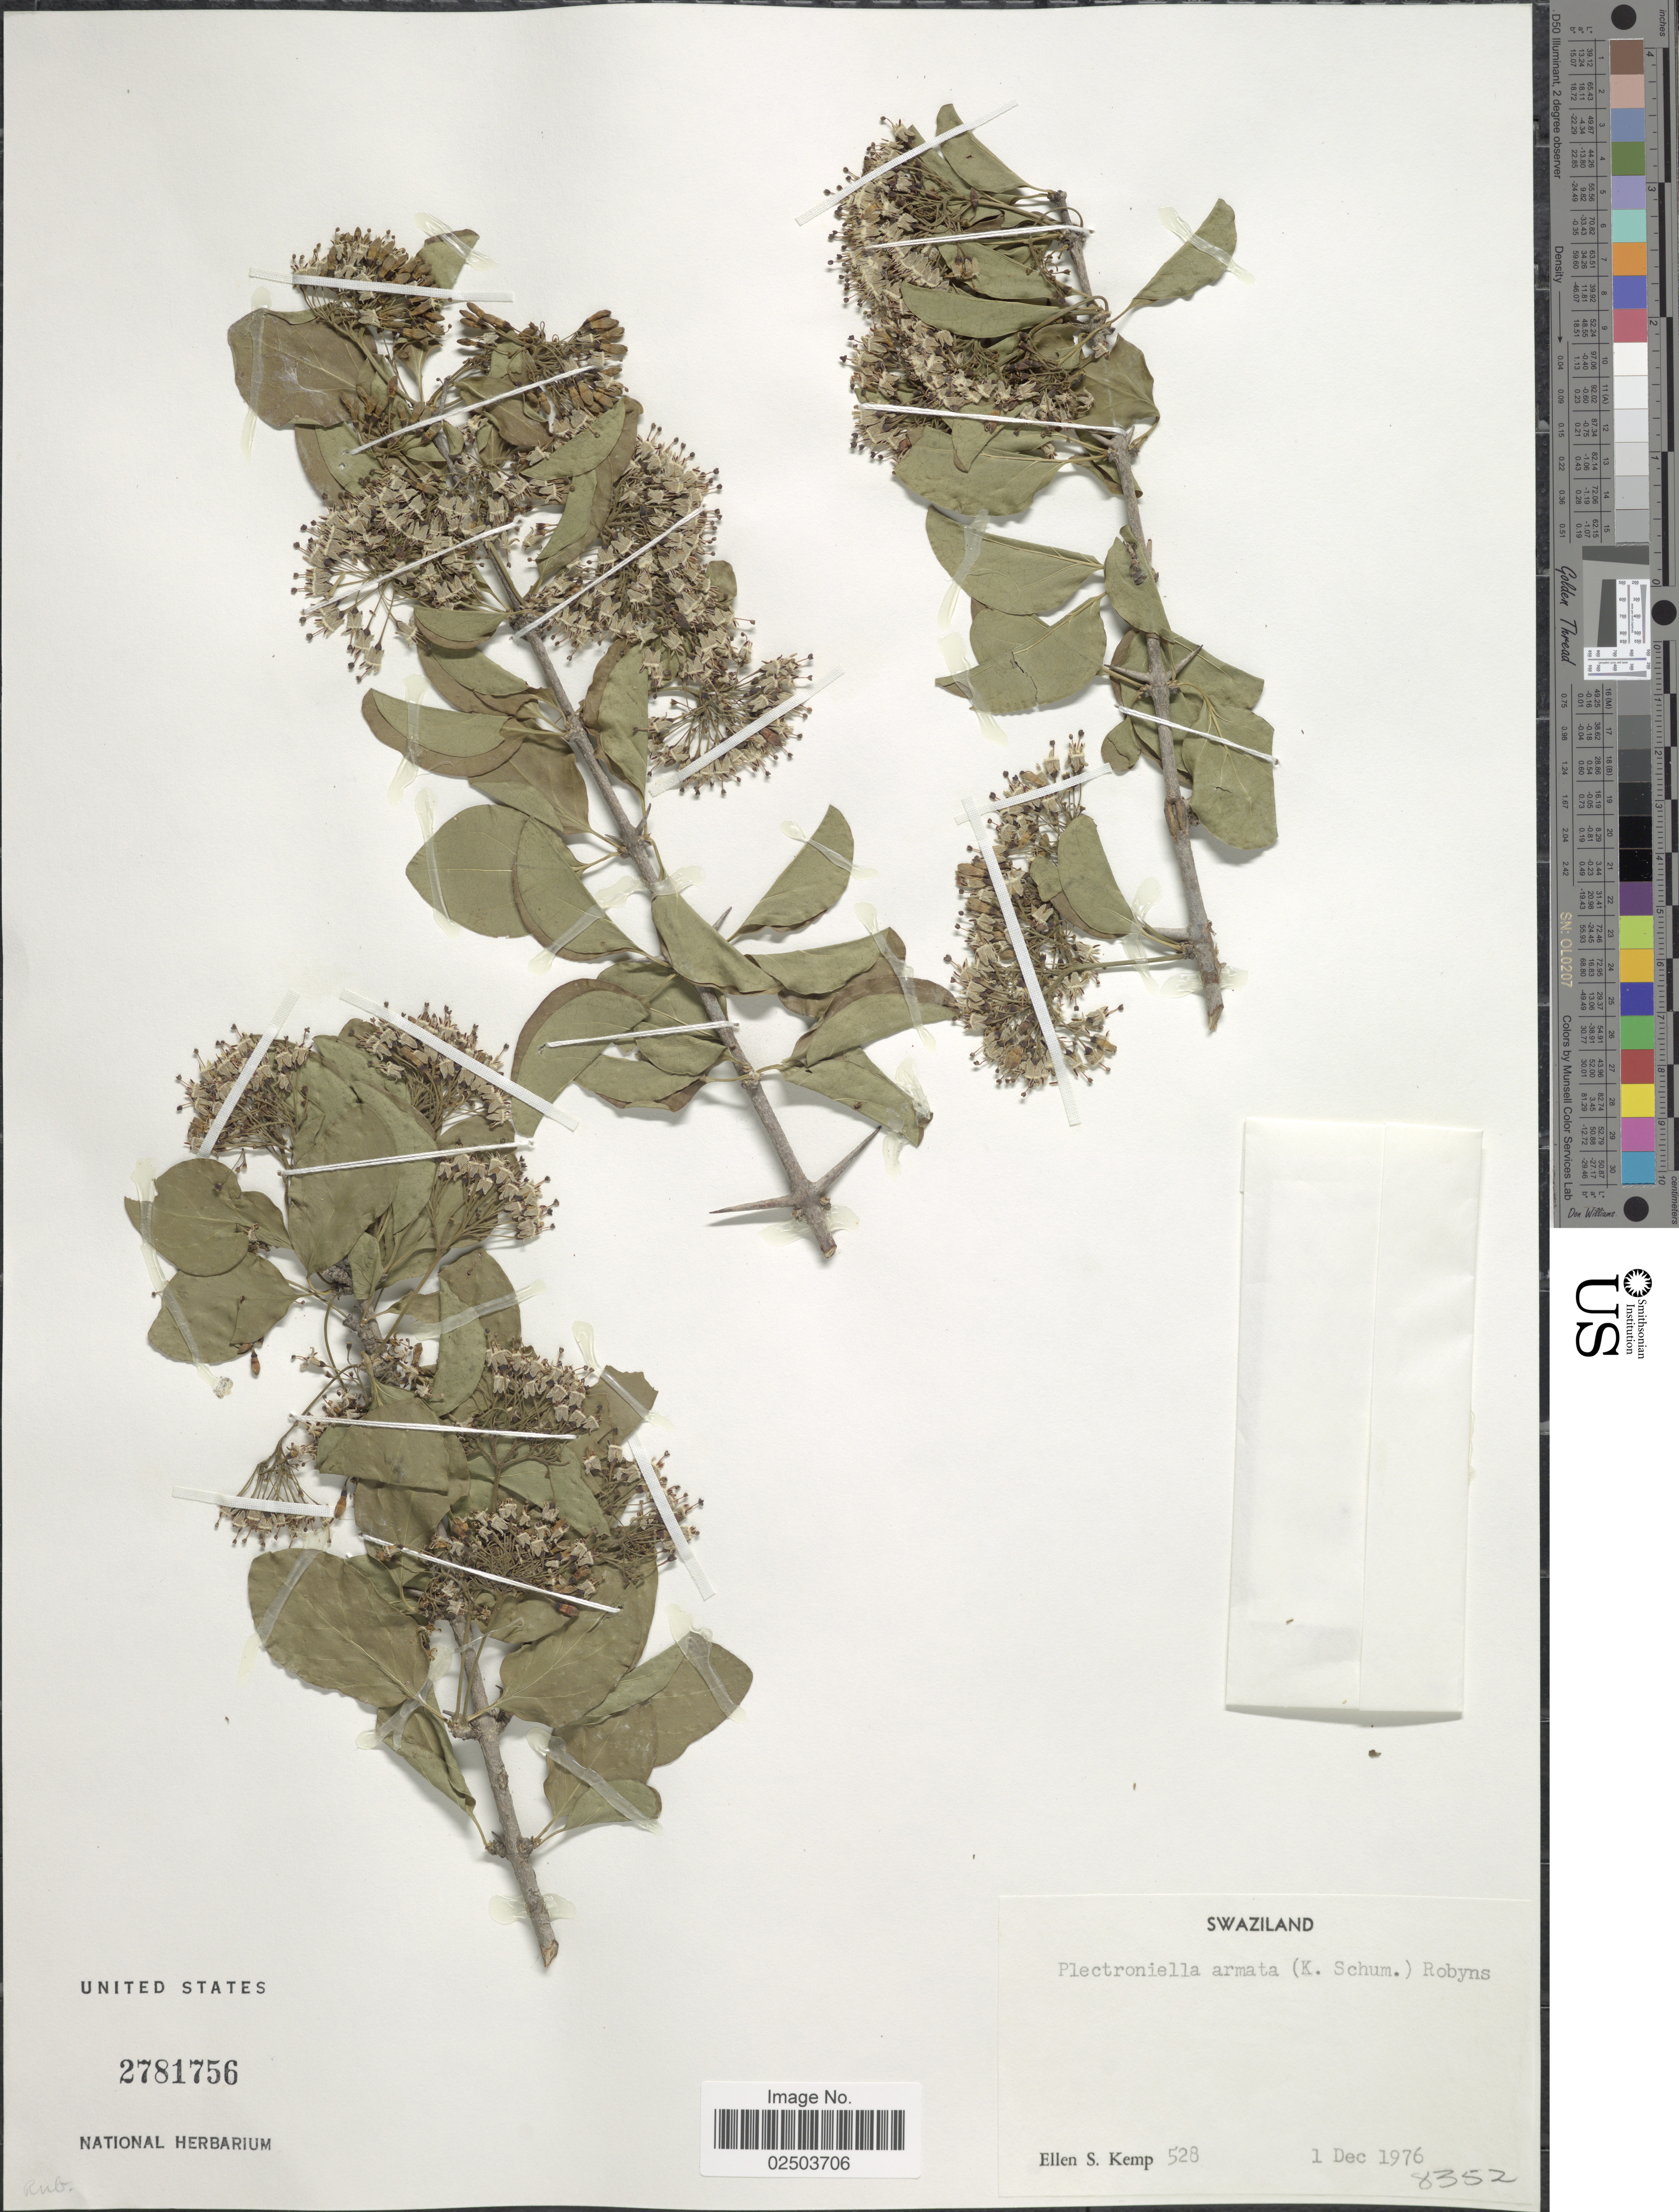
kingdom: Plantae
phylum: Tracheophyta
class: Magnoliopsida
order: Gentianales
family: Rubiaceae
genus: Plectroniella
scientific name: Plectroniella armata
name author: (K. Schum.) Robyns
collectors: E. S. Kemp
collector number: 528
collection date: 1976-12-01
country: Eswatini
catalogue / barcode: US 2781756